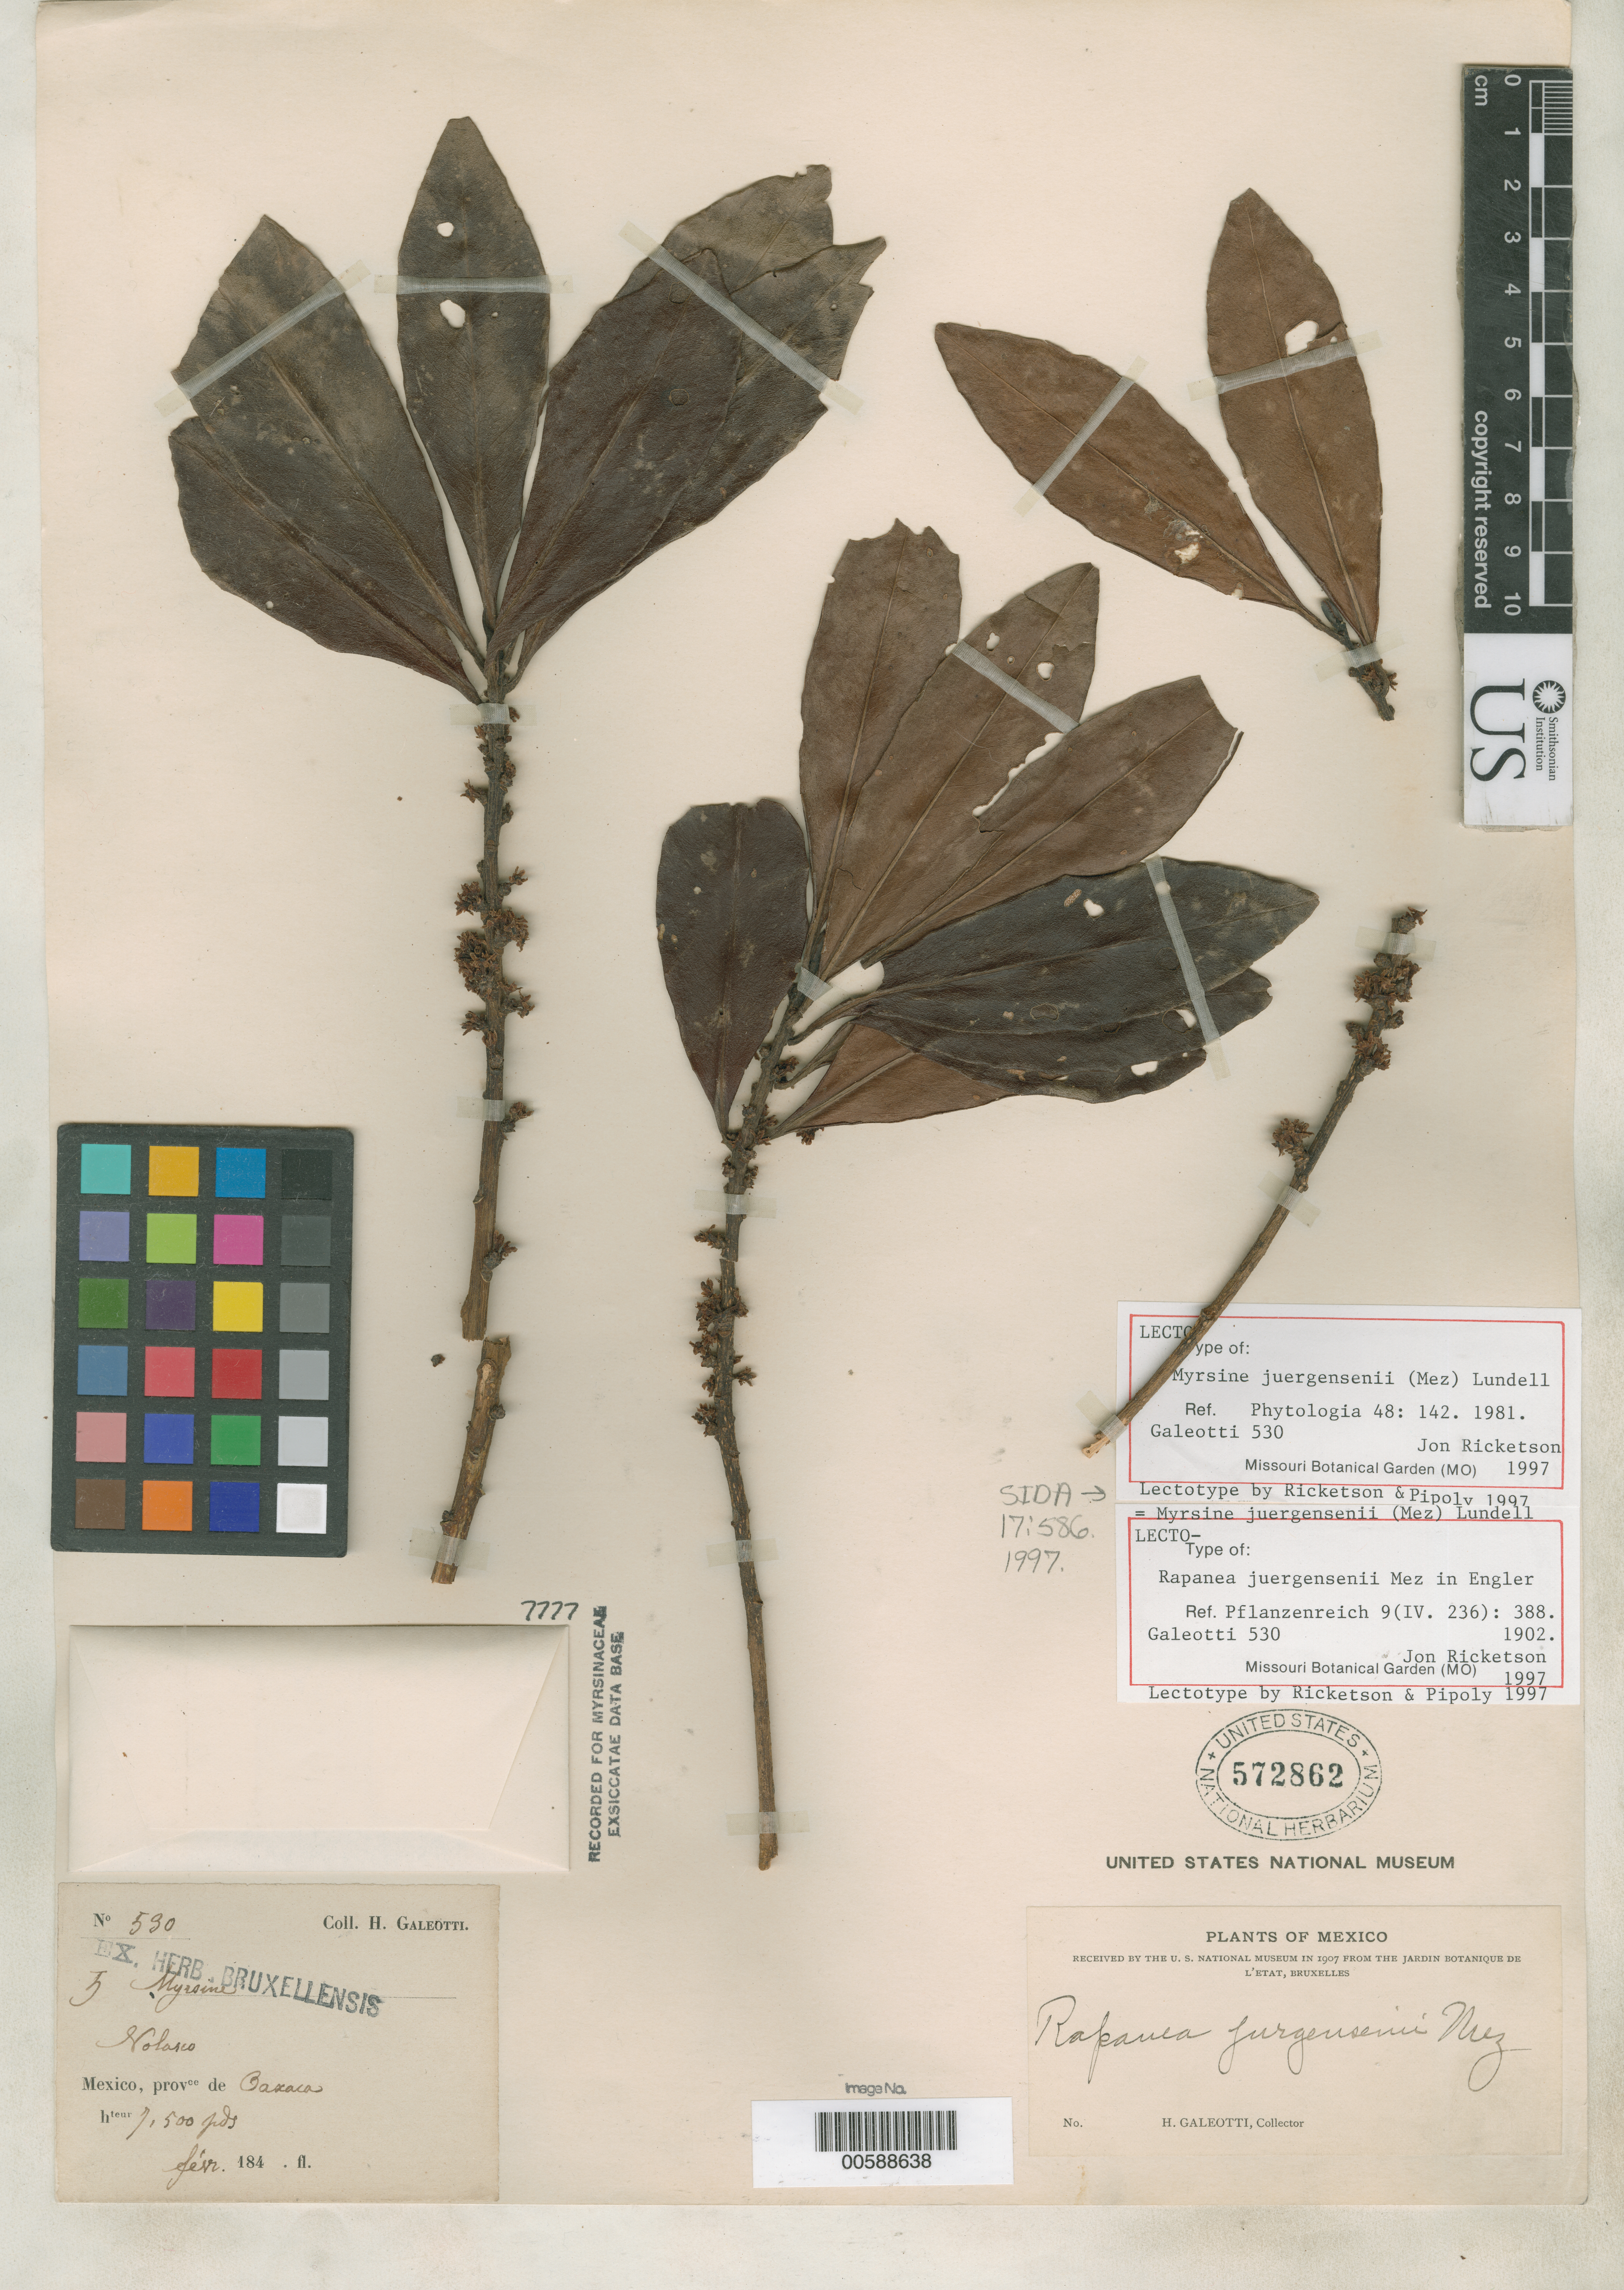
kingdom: Plantae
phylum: Tracheophyta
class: Magnoliopsida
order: Ericales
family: Primulaceae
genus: Rapanea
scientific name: Rapanea juergensenii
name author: Mez in Engl.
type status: Lectotype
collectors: H. G. Galeotti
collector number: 530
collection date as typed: Feb 184-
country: Mexico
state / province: Oaxaca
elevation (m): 2286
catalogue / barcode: US 572862